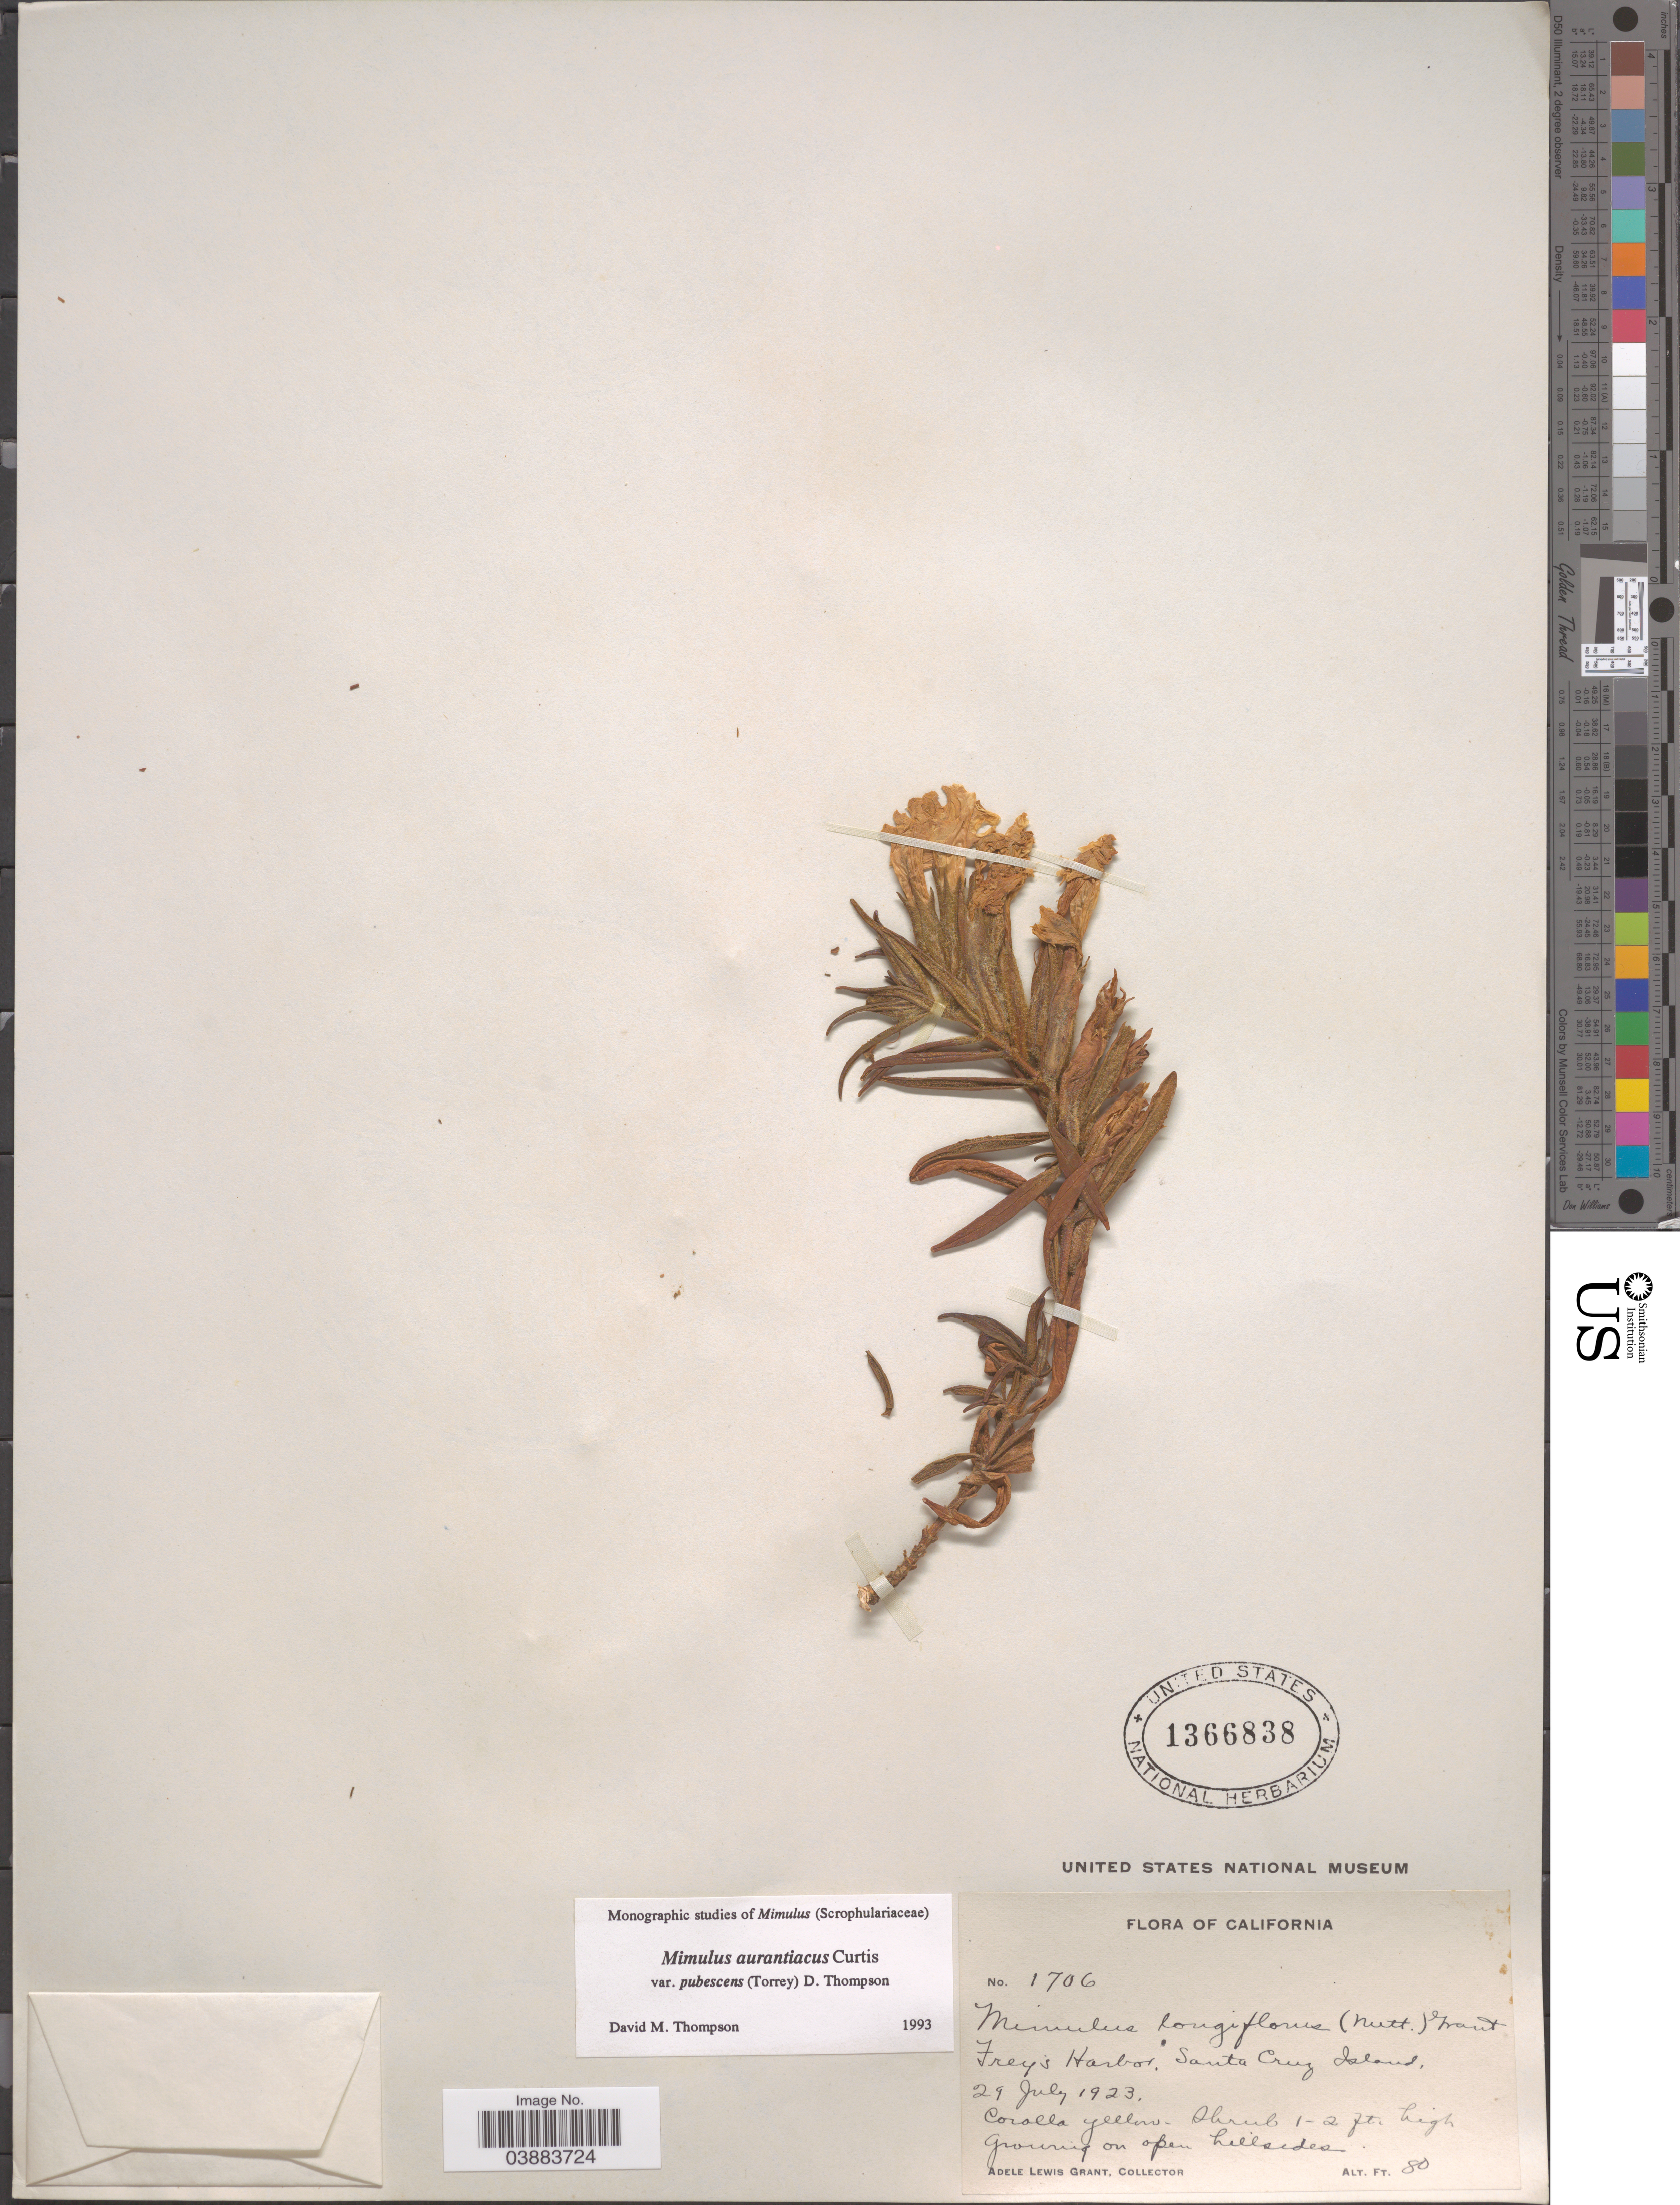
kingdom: Plantae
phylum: Tracheophyta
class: Magnoliopsida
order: Lamiales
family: Phrymaceae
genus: Diplacus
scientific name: Diplacus aurantiacus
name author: (Curtis) Jeps.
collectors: A. L. Grant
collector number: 1706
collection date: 1923-07-29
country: United States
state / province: California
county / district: Santa Barbara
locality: Frey's Harbor, Santa Cruz Island.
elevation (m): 24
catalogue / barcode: US 1366838